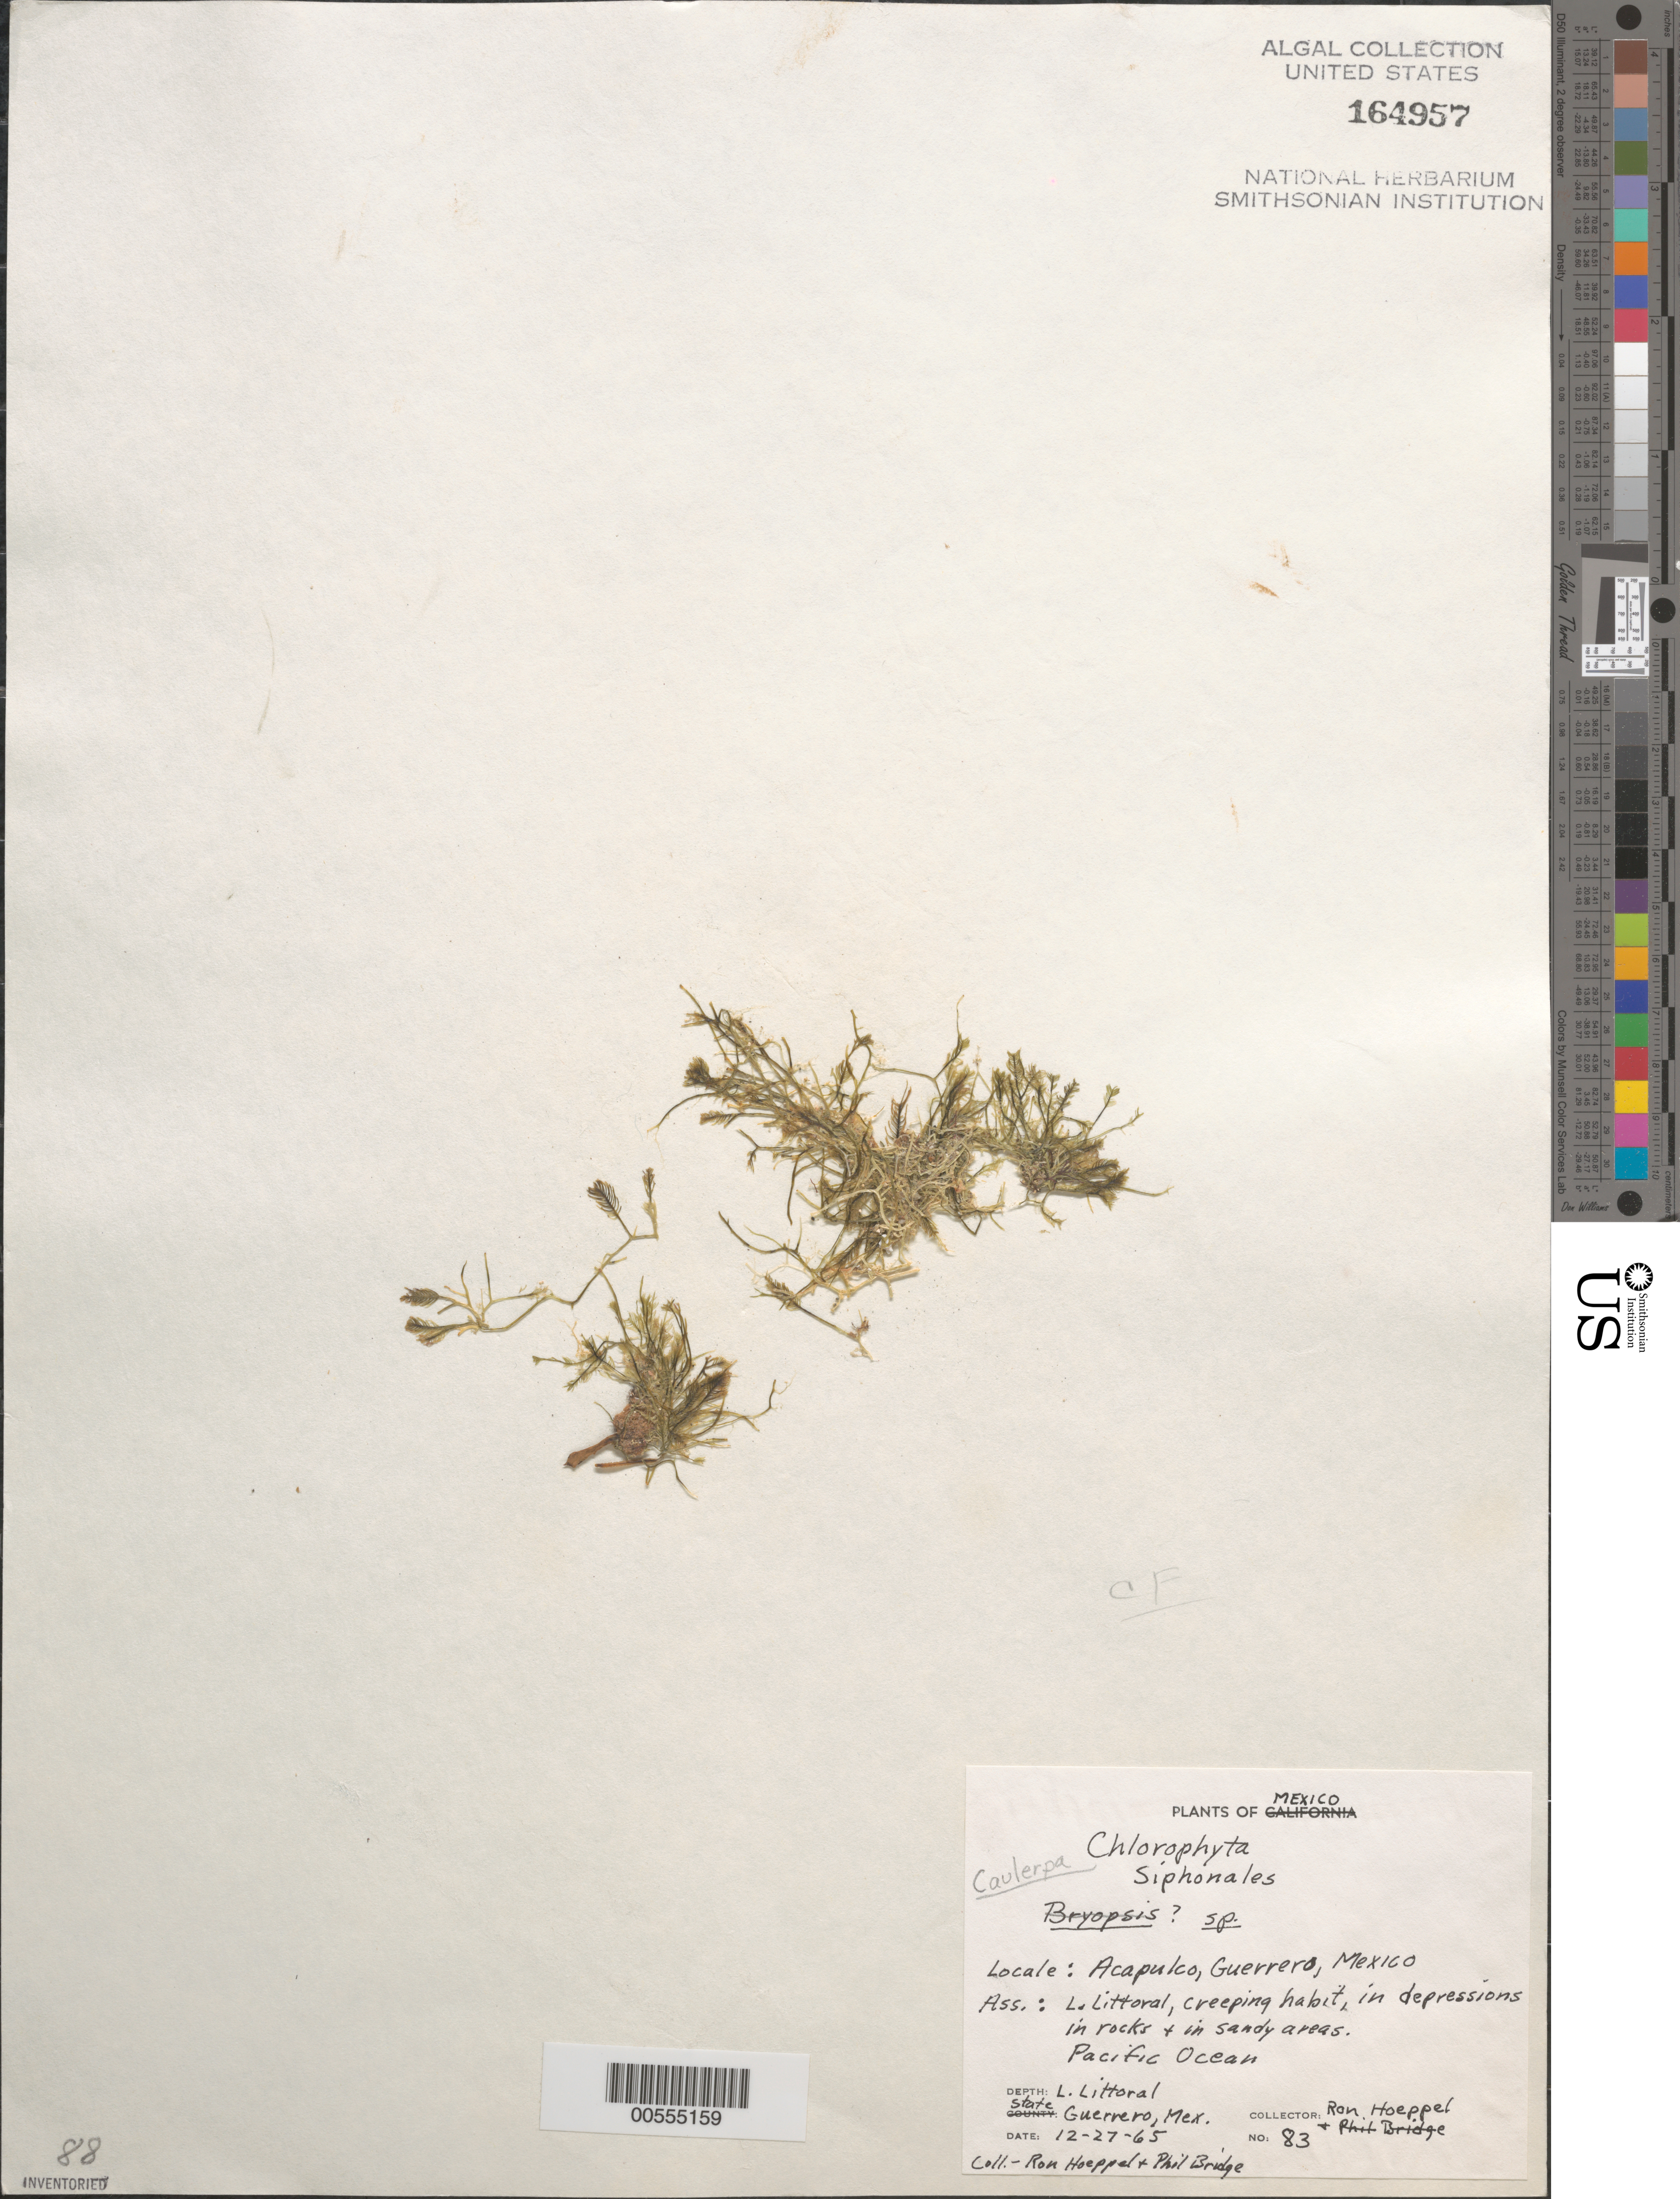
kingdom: Plantae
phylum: Chlorophyta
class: Ulvophyceae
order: Bryopsidales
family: Caulerpaceae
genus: Caulerpa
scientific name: Caulerpa sp.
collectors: R. Hoeppel & P. Bridge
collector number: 83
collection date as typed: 27 Dec 1965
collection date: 1965-12-27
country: Mexico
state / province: Guerrero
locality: Acapulco, Pacific Ocean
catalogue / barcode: US 164957